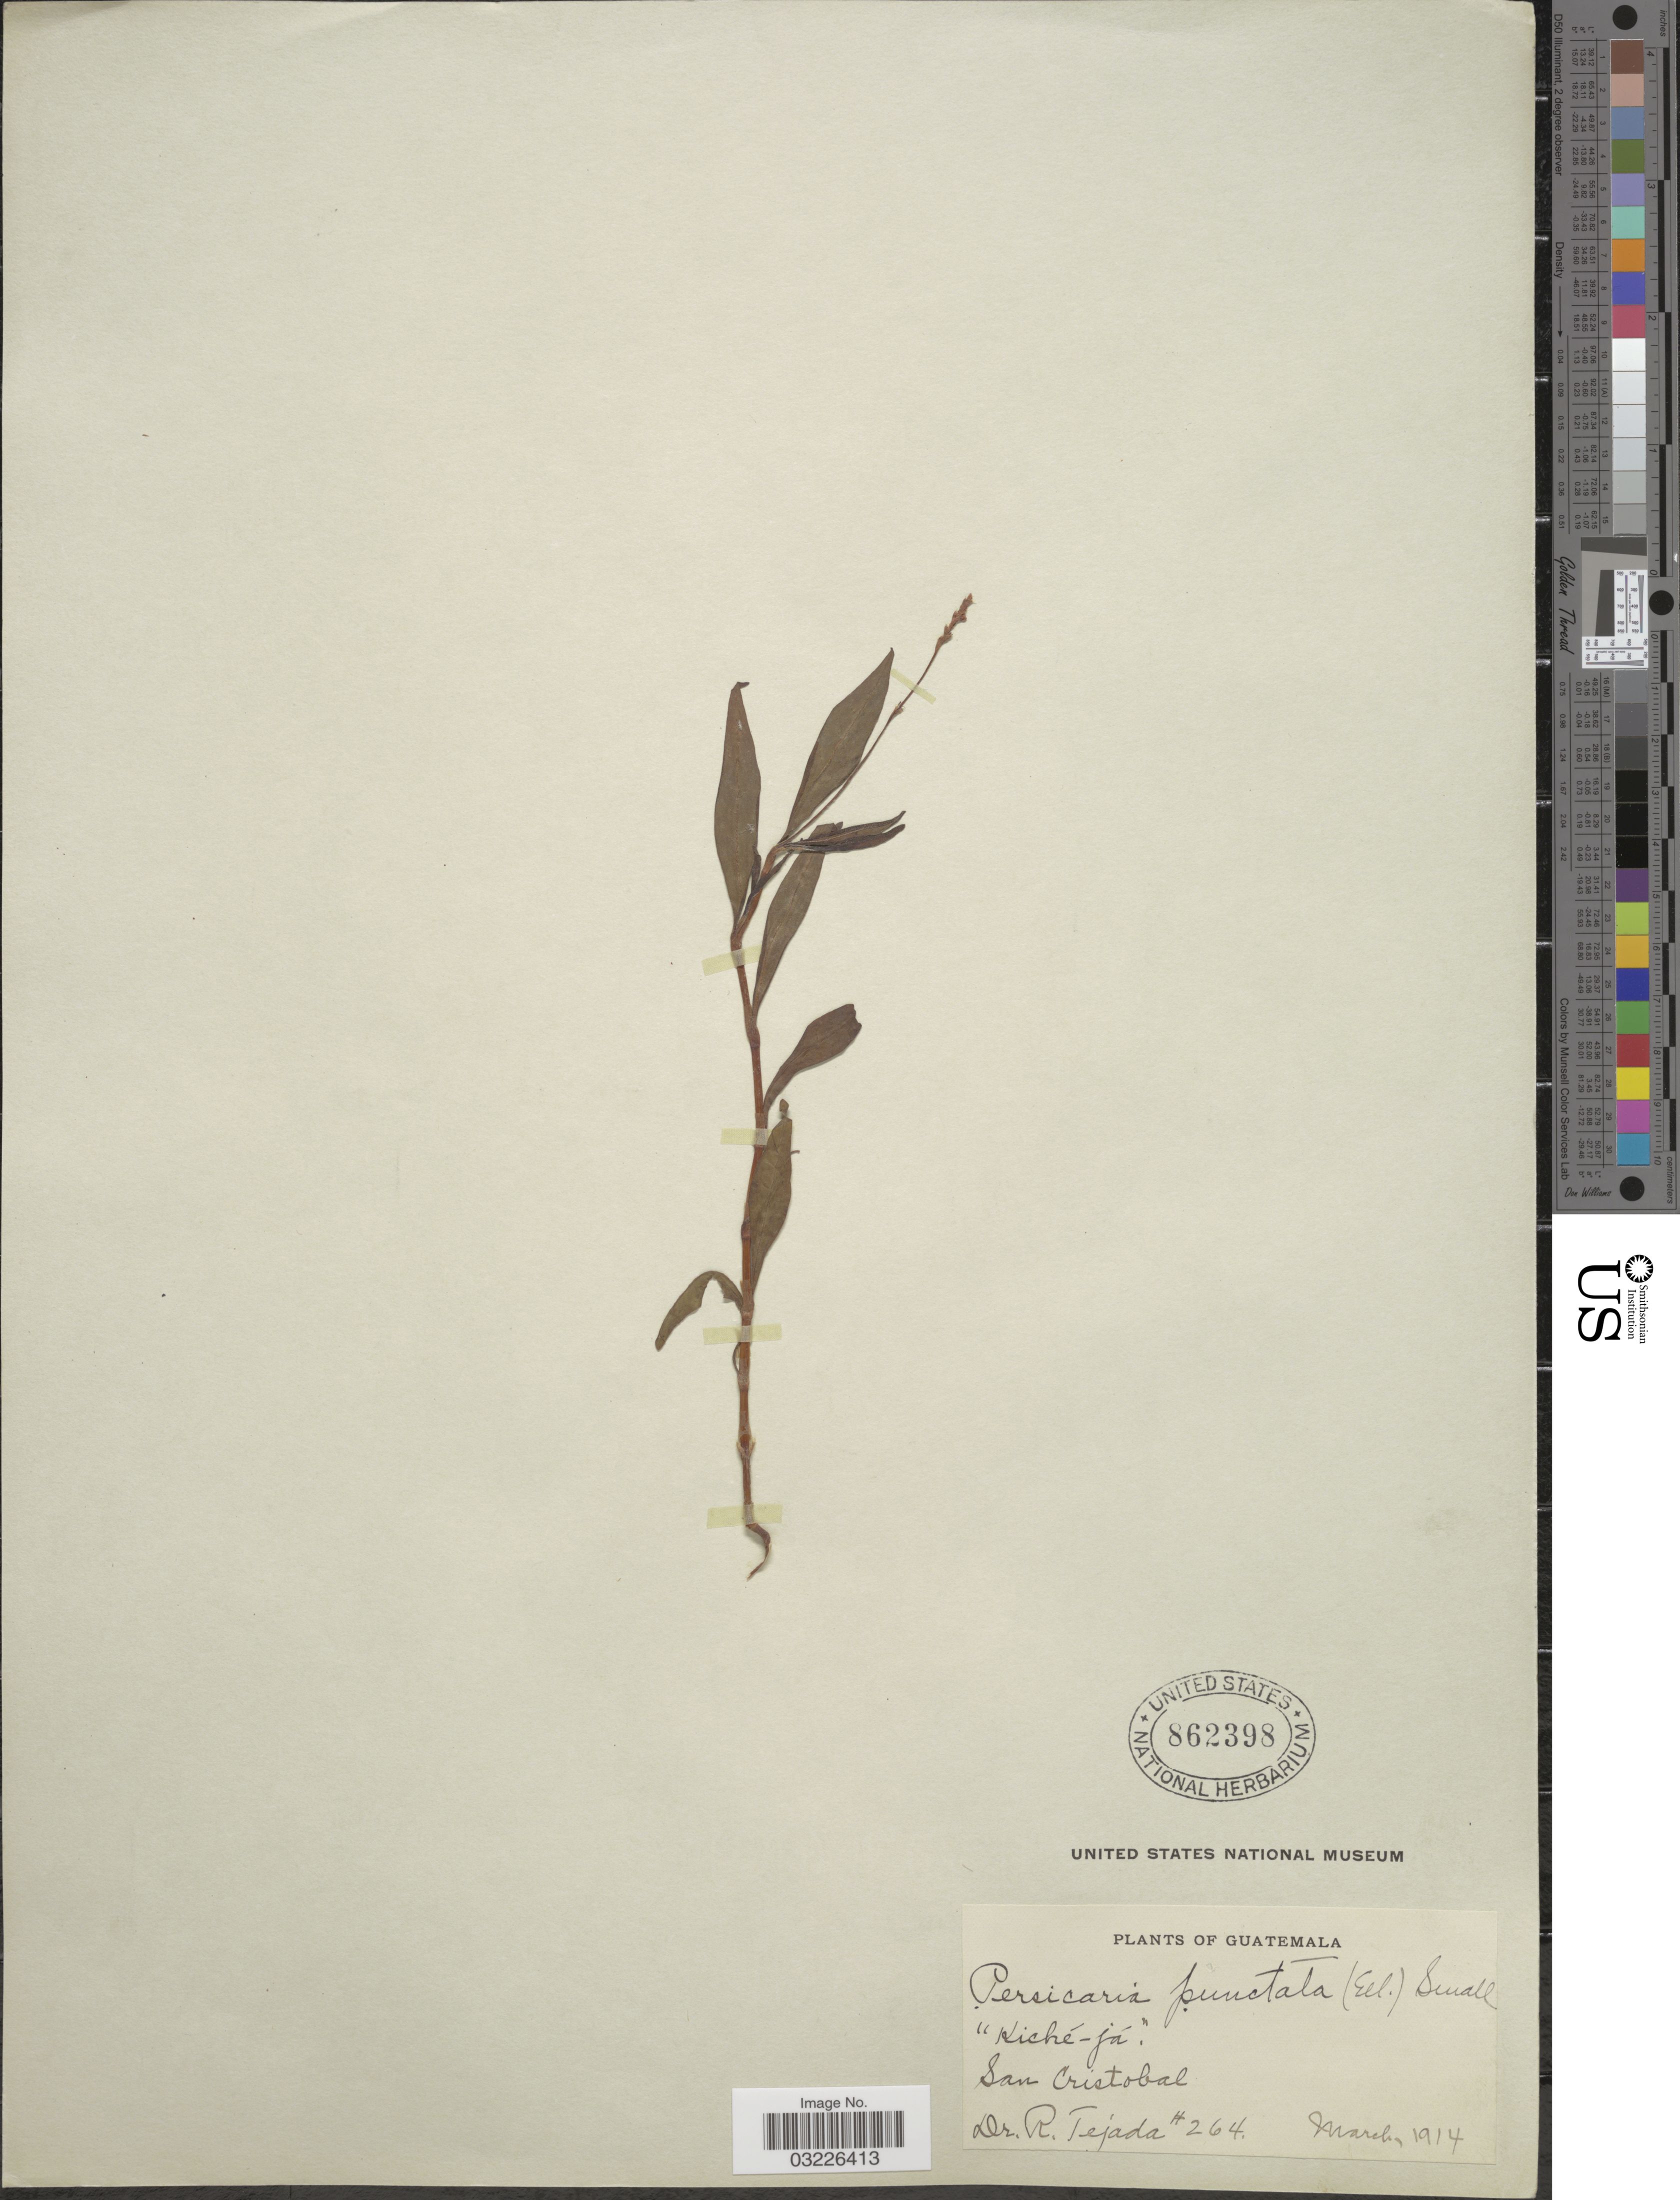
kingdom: Plantae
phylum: Tracheophyta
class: Magnoliopsida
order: Caryophyllales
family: Polygonaceae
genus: Polygonum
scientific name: Polygonum hydropiperoides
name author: Michx.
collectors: R. Tejada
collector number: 264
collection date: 1914-03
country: Guatemala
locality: San Cristobal.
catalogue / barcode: US 862398